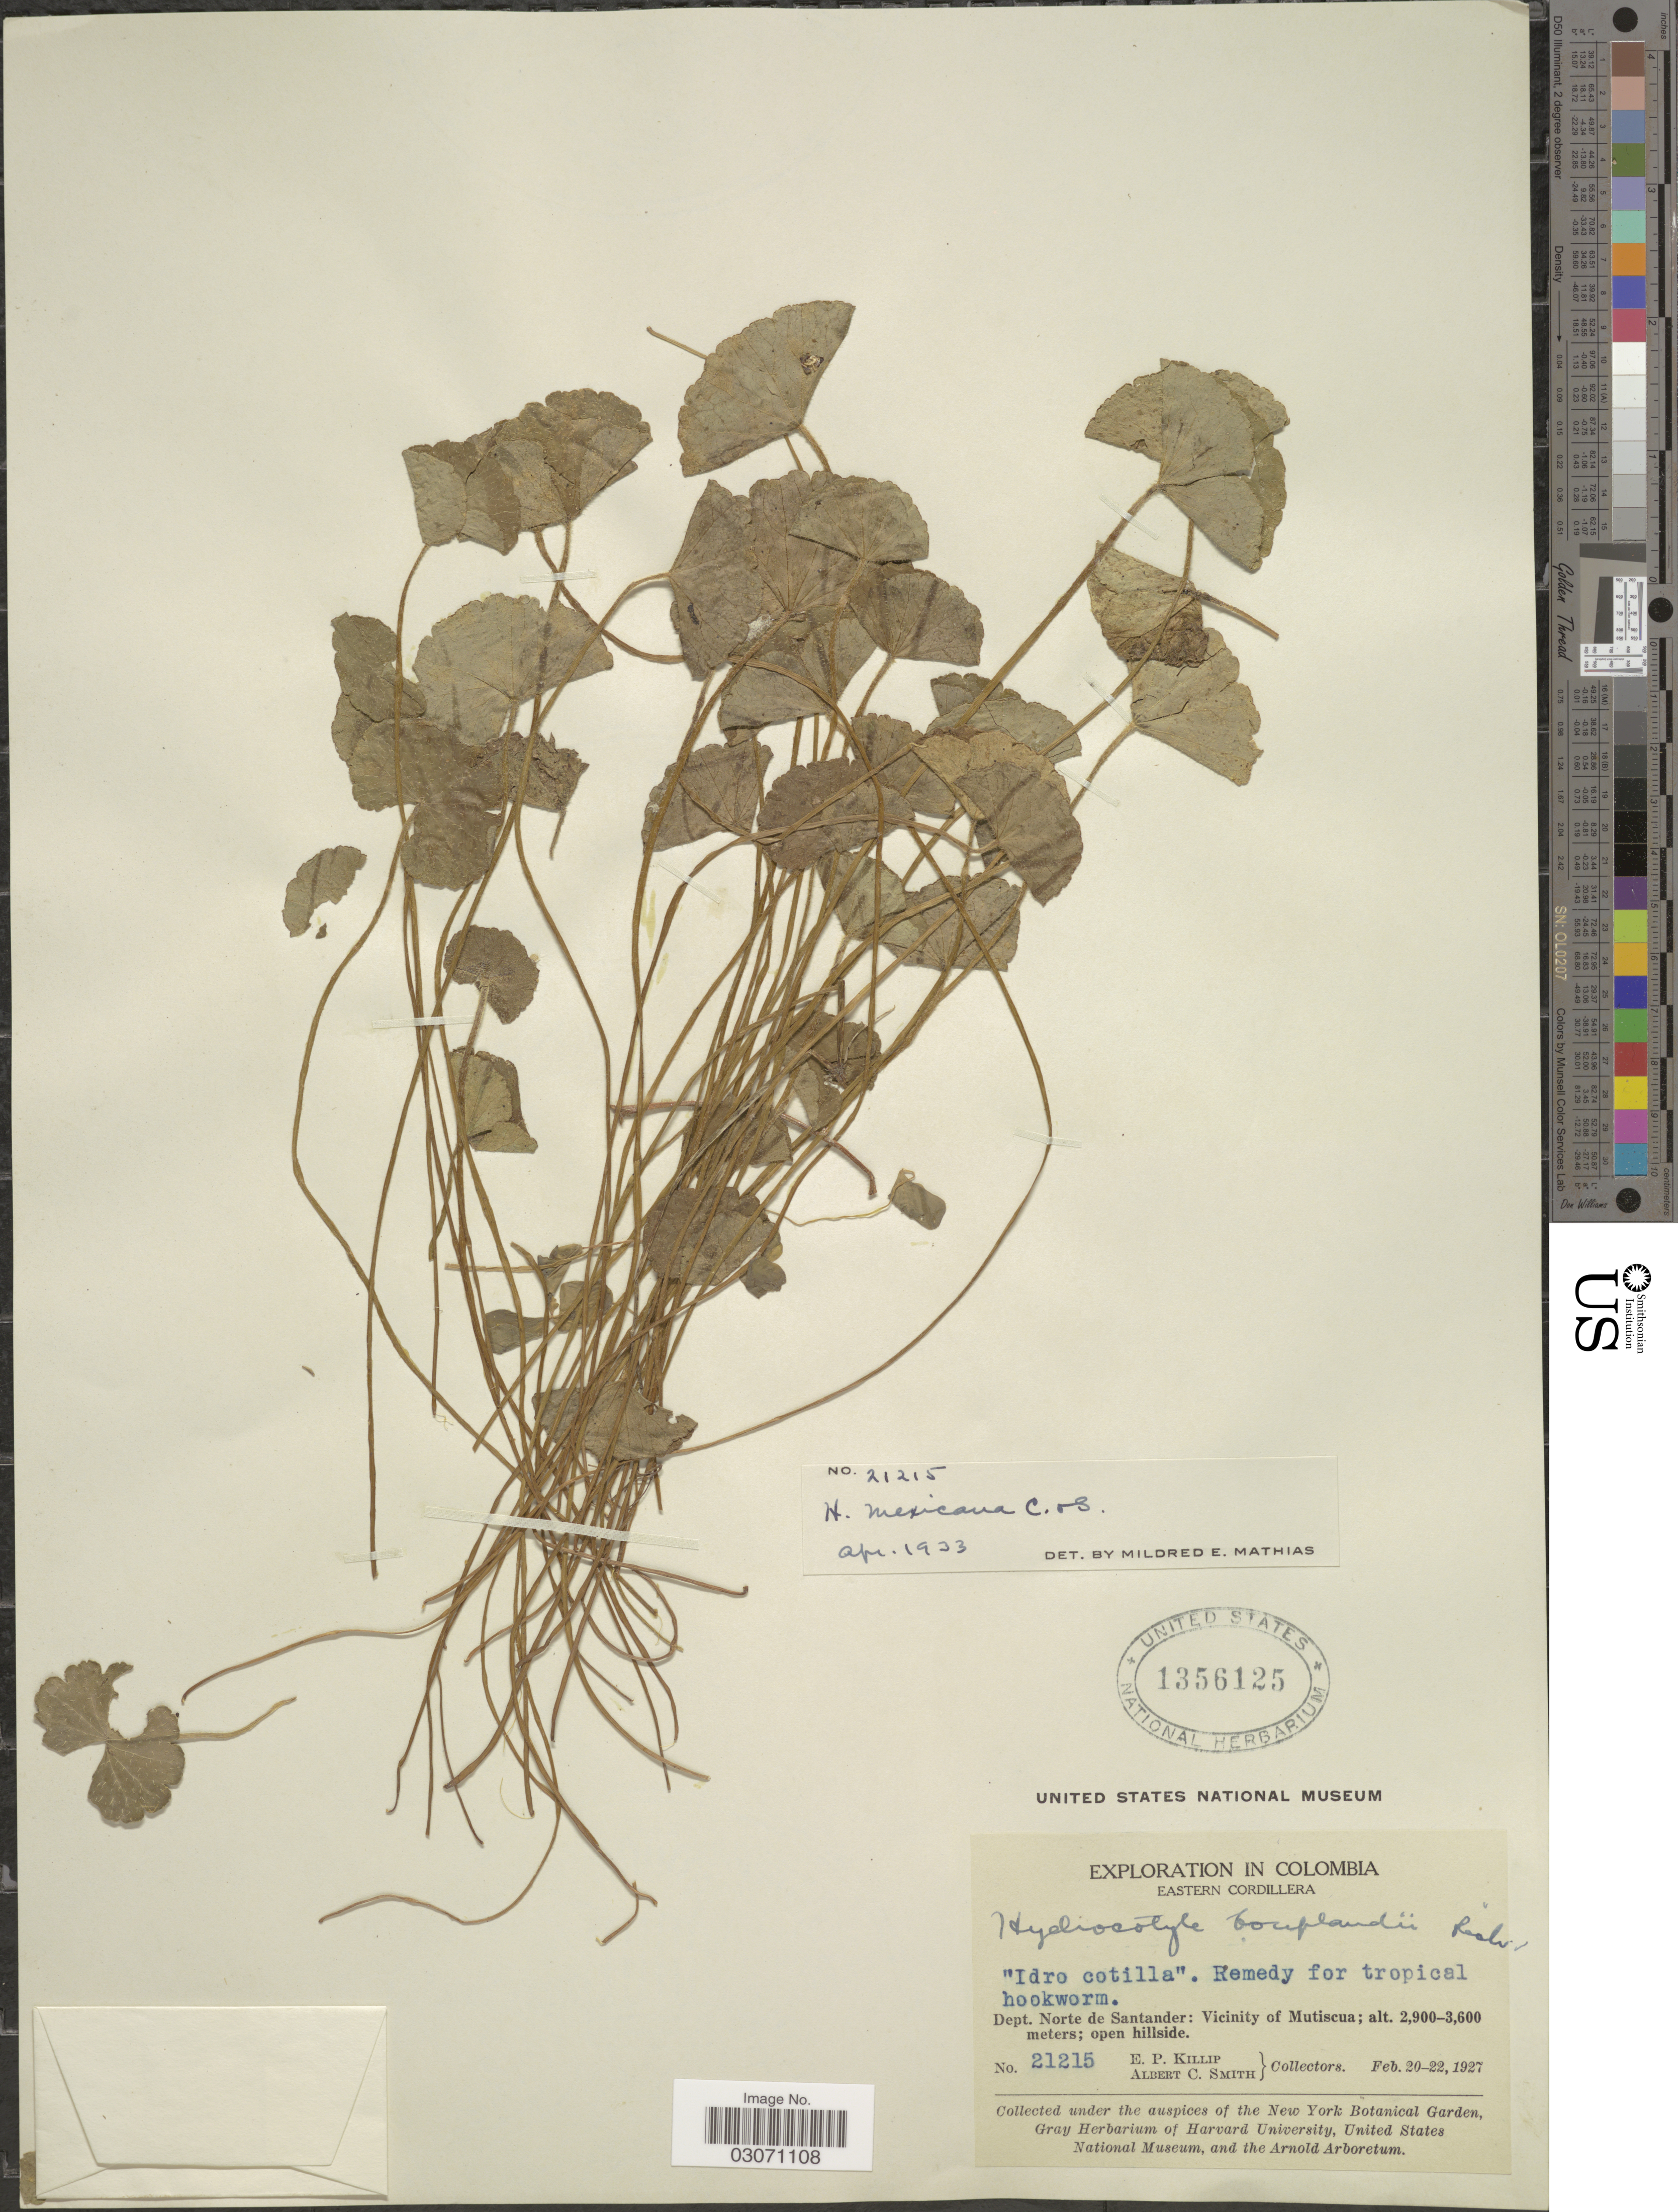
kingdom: Plantae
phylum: Tracheophyta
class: Magnoliopsida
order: Apiales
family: Araliaceae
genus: Hydrocotyle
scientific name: Hydrocotyle mexicana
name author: Schltdl. & Cham.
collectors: E. P. Killip & A. C. Smith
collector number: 21215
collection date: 1927-02-20/1927-02-22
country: Colombia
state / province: Norte de Santander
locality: Eastern Cordillera, Vicinity of Mutiscua.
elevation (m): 2900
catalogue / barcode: US 1356125